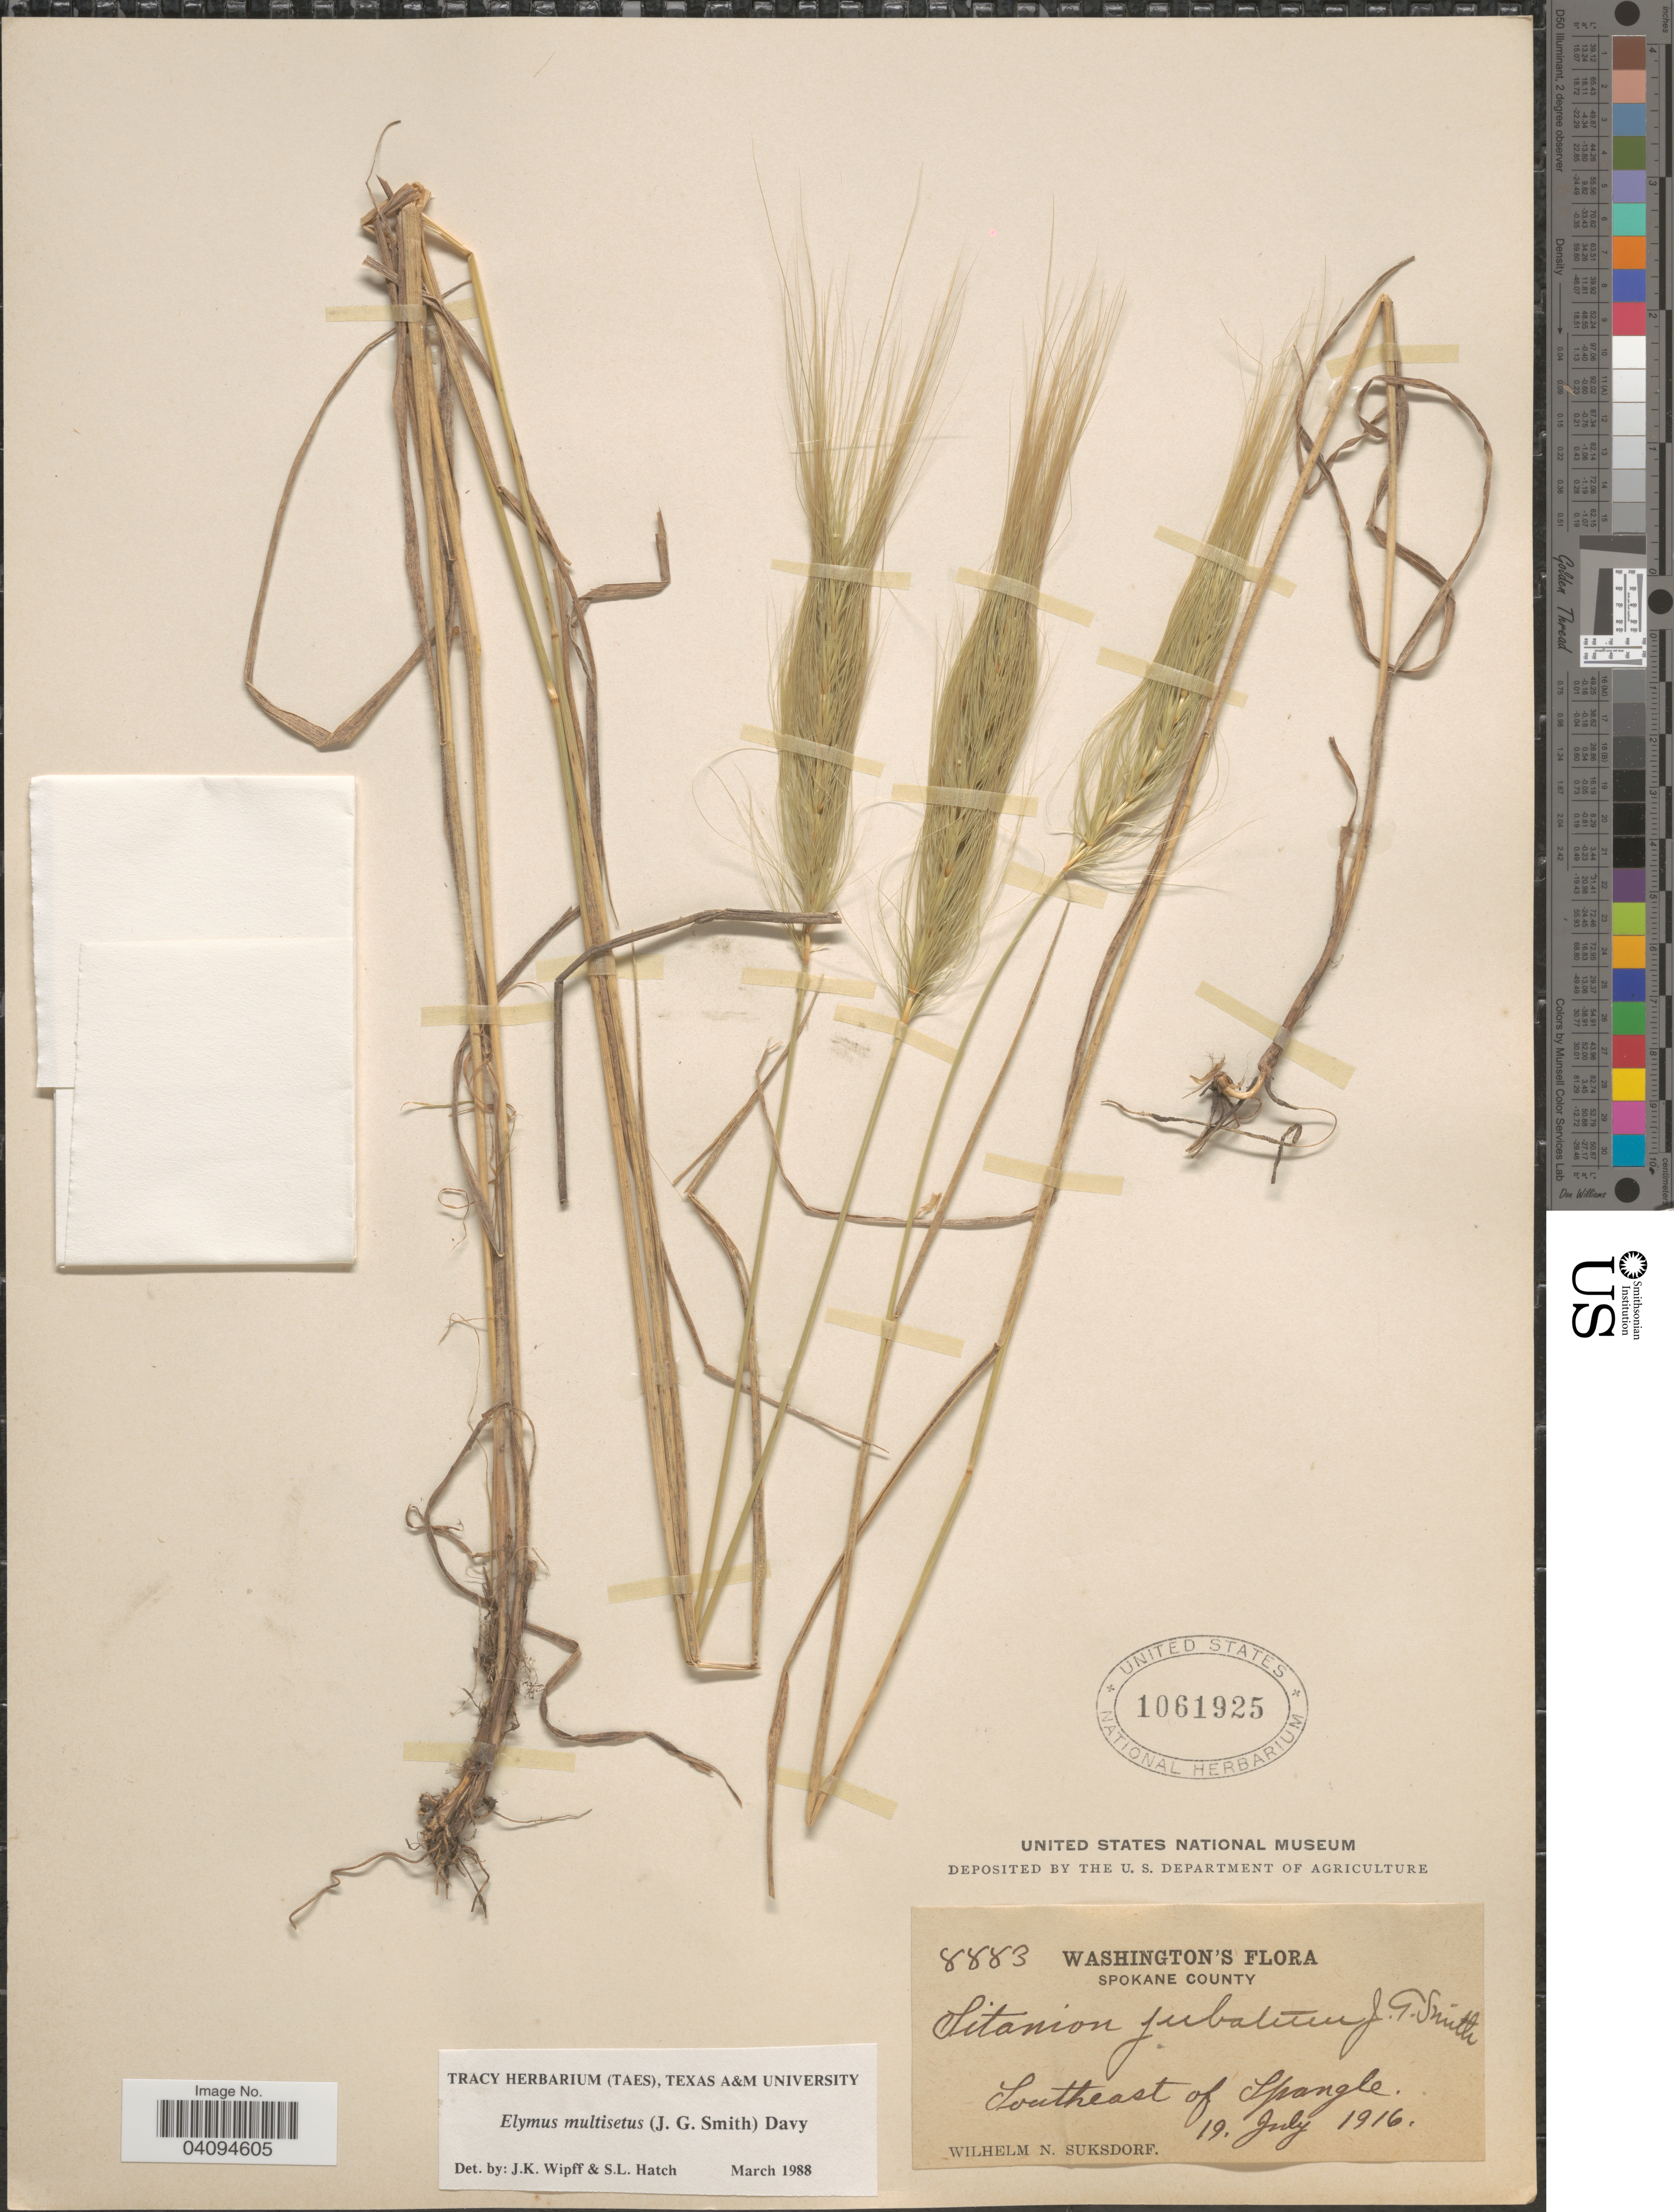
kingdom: Plantae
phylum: Tracheophyta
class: Liliopsida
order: Poales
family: Poaceae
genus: Elymus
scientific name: Elymus multisetus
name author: (J.G. Sm.) Burtt Davy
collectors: W. N. Suksdorf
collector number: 8883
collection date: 1916-07-19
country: United States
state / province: Washington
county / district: Spokane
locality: Spokane County. Southeast of Spangle.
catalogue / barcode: US 1061925